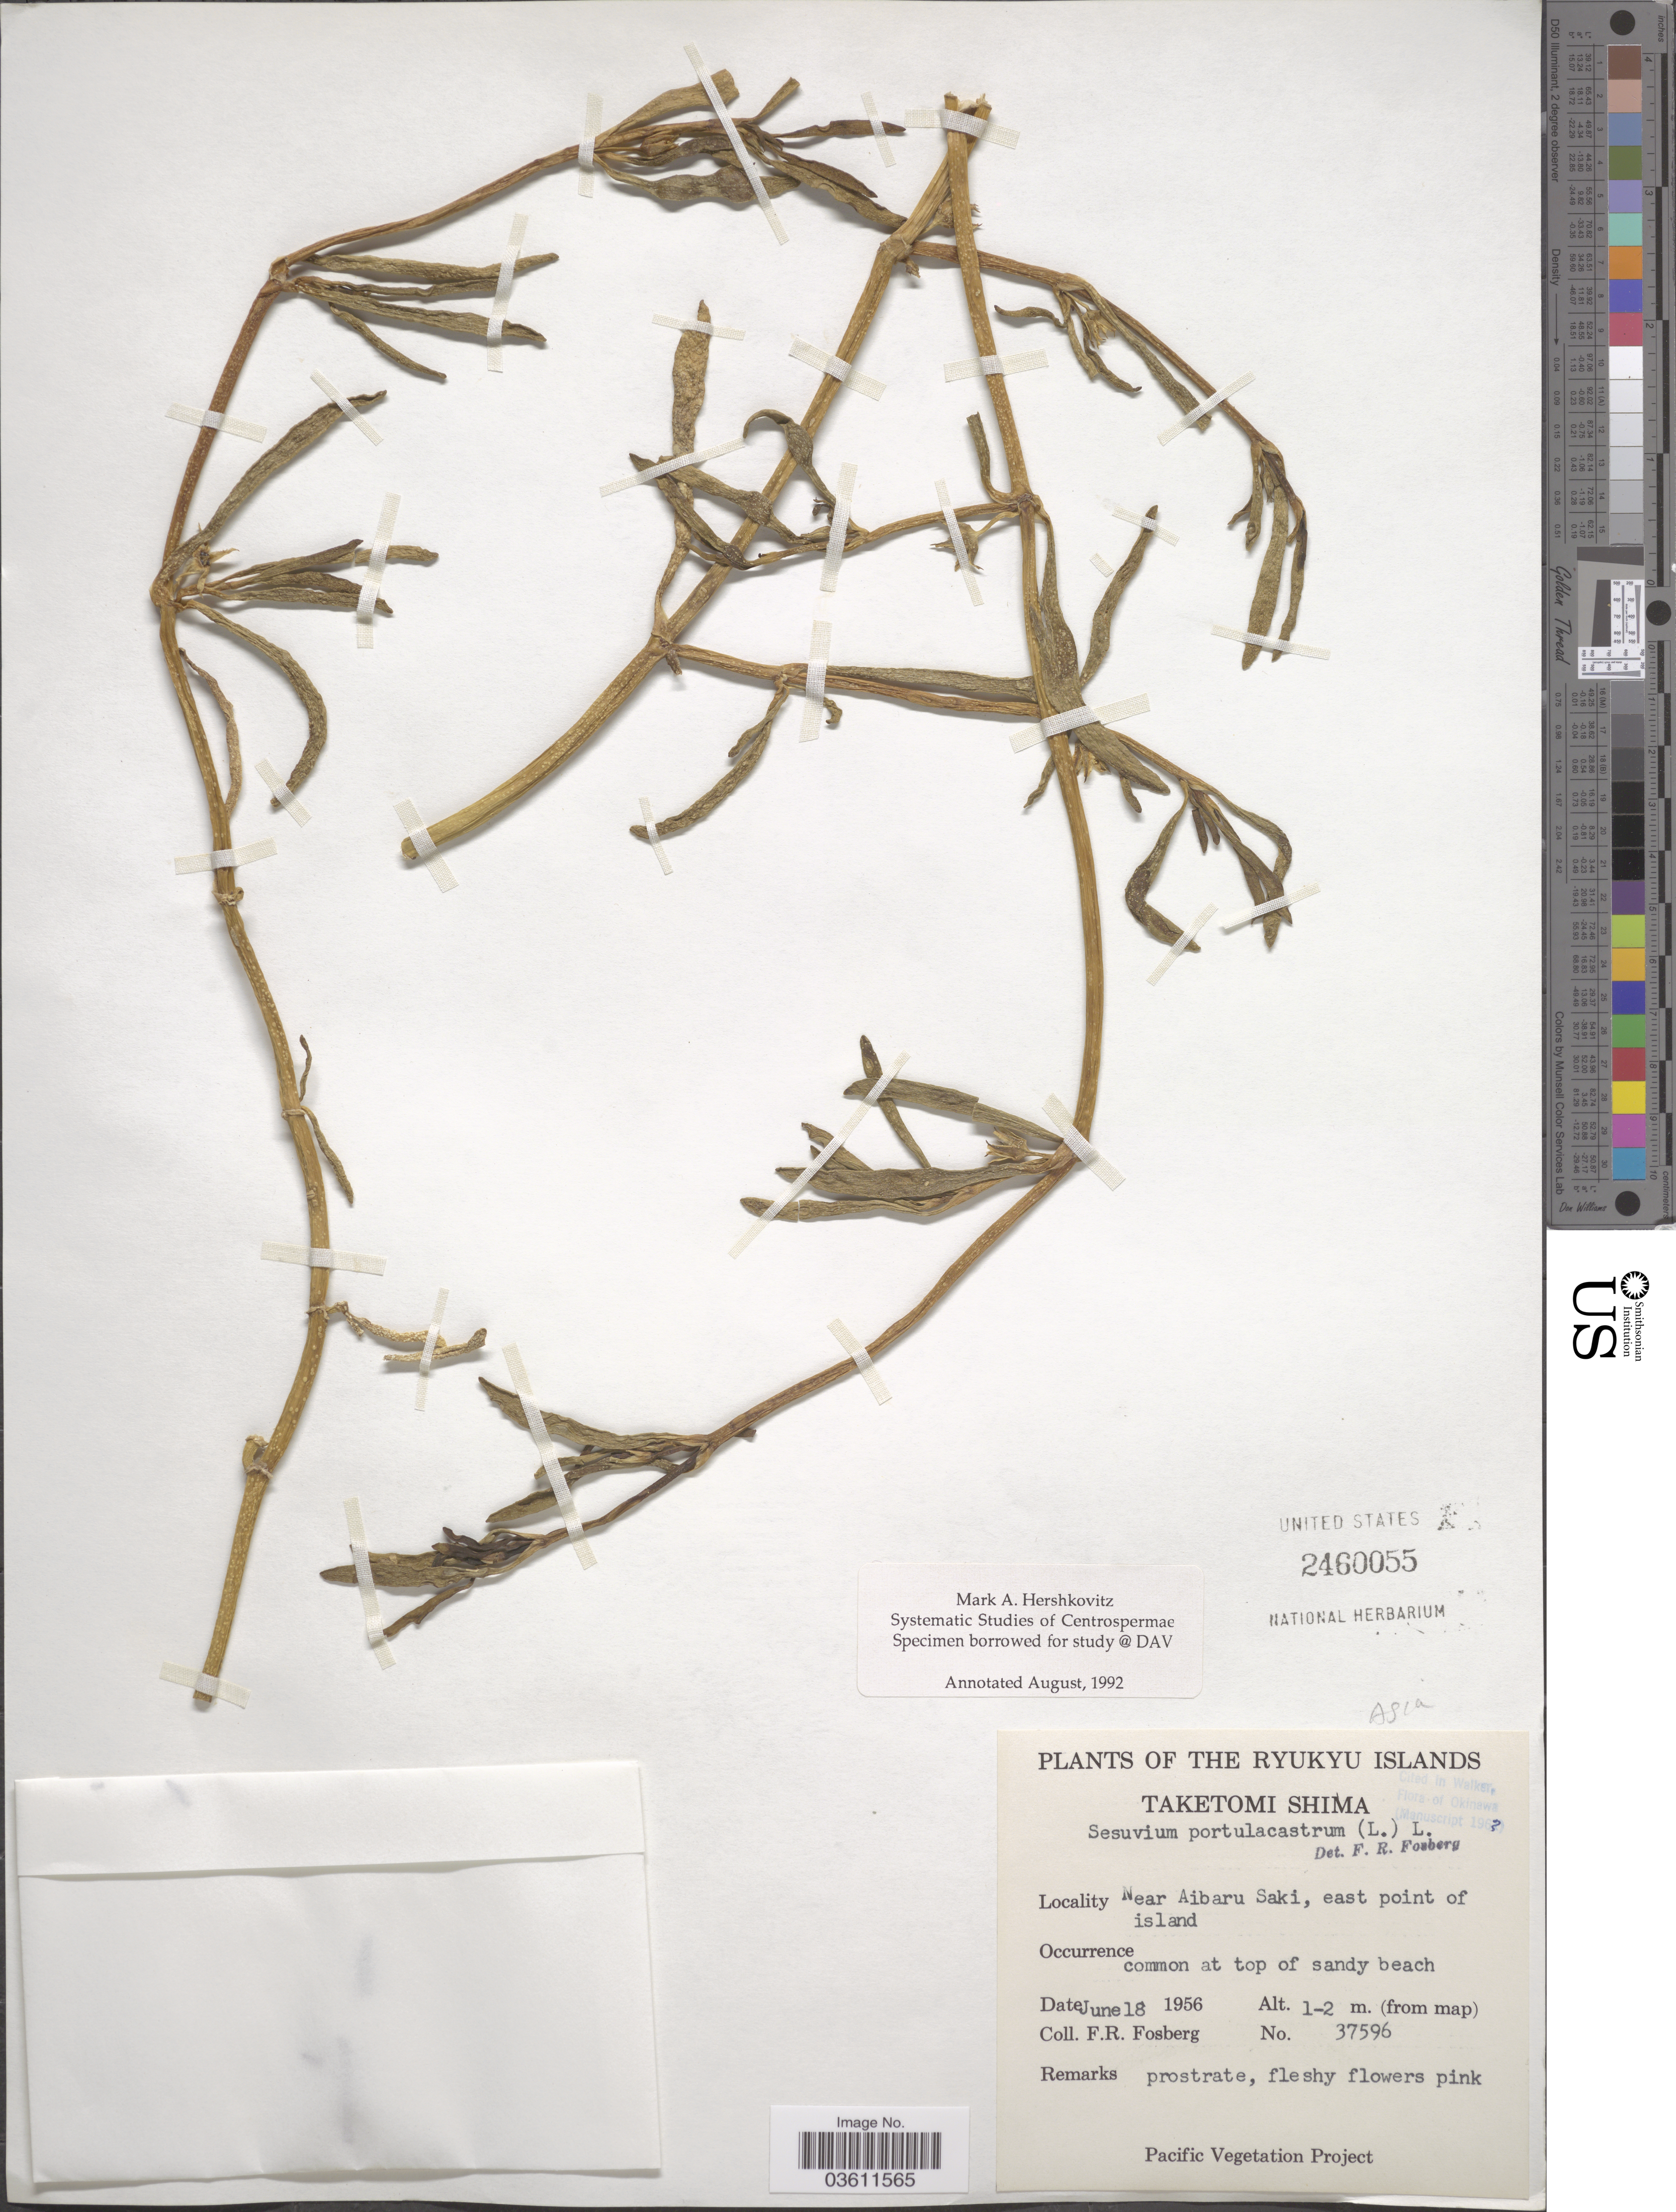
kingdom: Plantae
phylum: Tracheophyta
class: Magnoliopsida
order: Caryophyllales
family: Aizoaceae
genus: Sesuvium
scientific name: Sesuvium portulacastrum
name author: (L.) L.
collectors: F. R. Fosberg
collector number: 37596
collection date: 1956-06-18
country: Japan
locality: The Ryukyu Islands. Taketomi Shima. Near Aibaru Saki, east point of island.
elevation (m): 1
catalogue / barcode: US 2460055